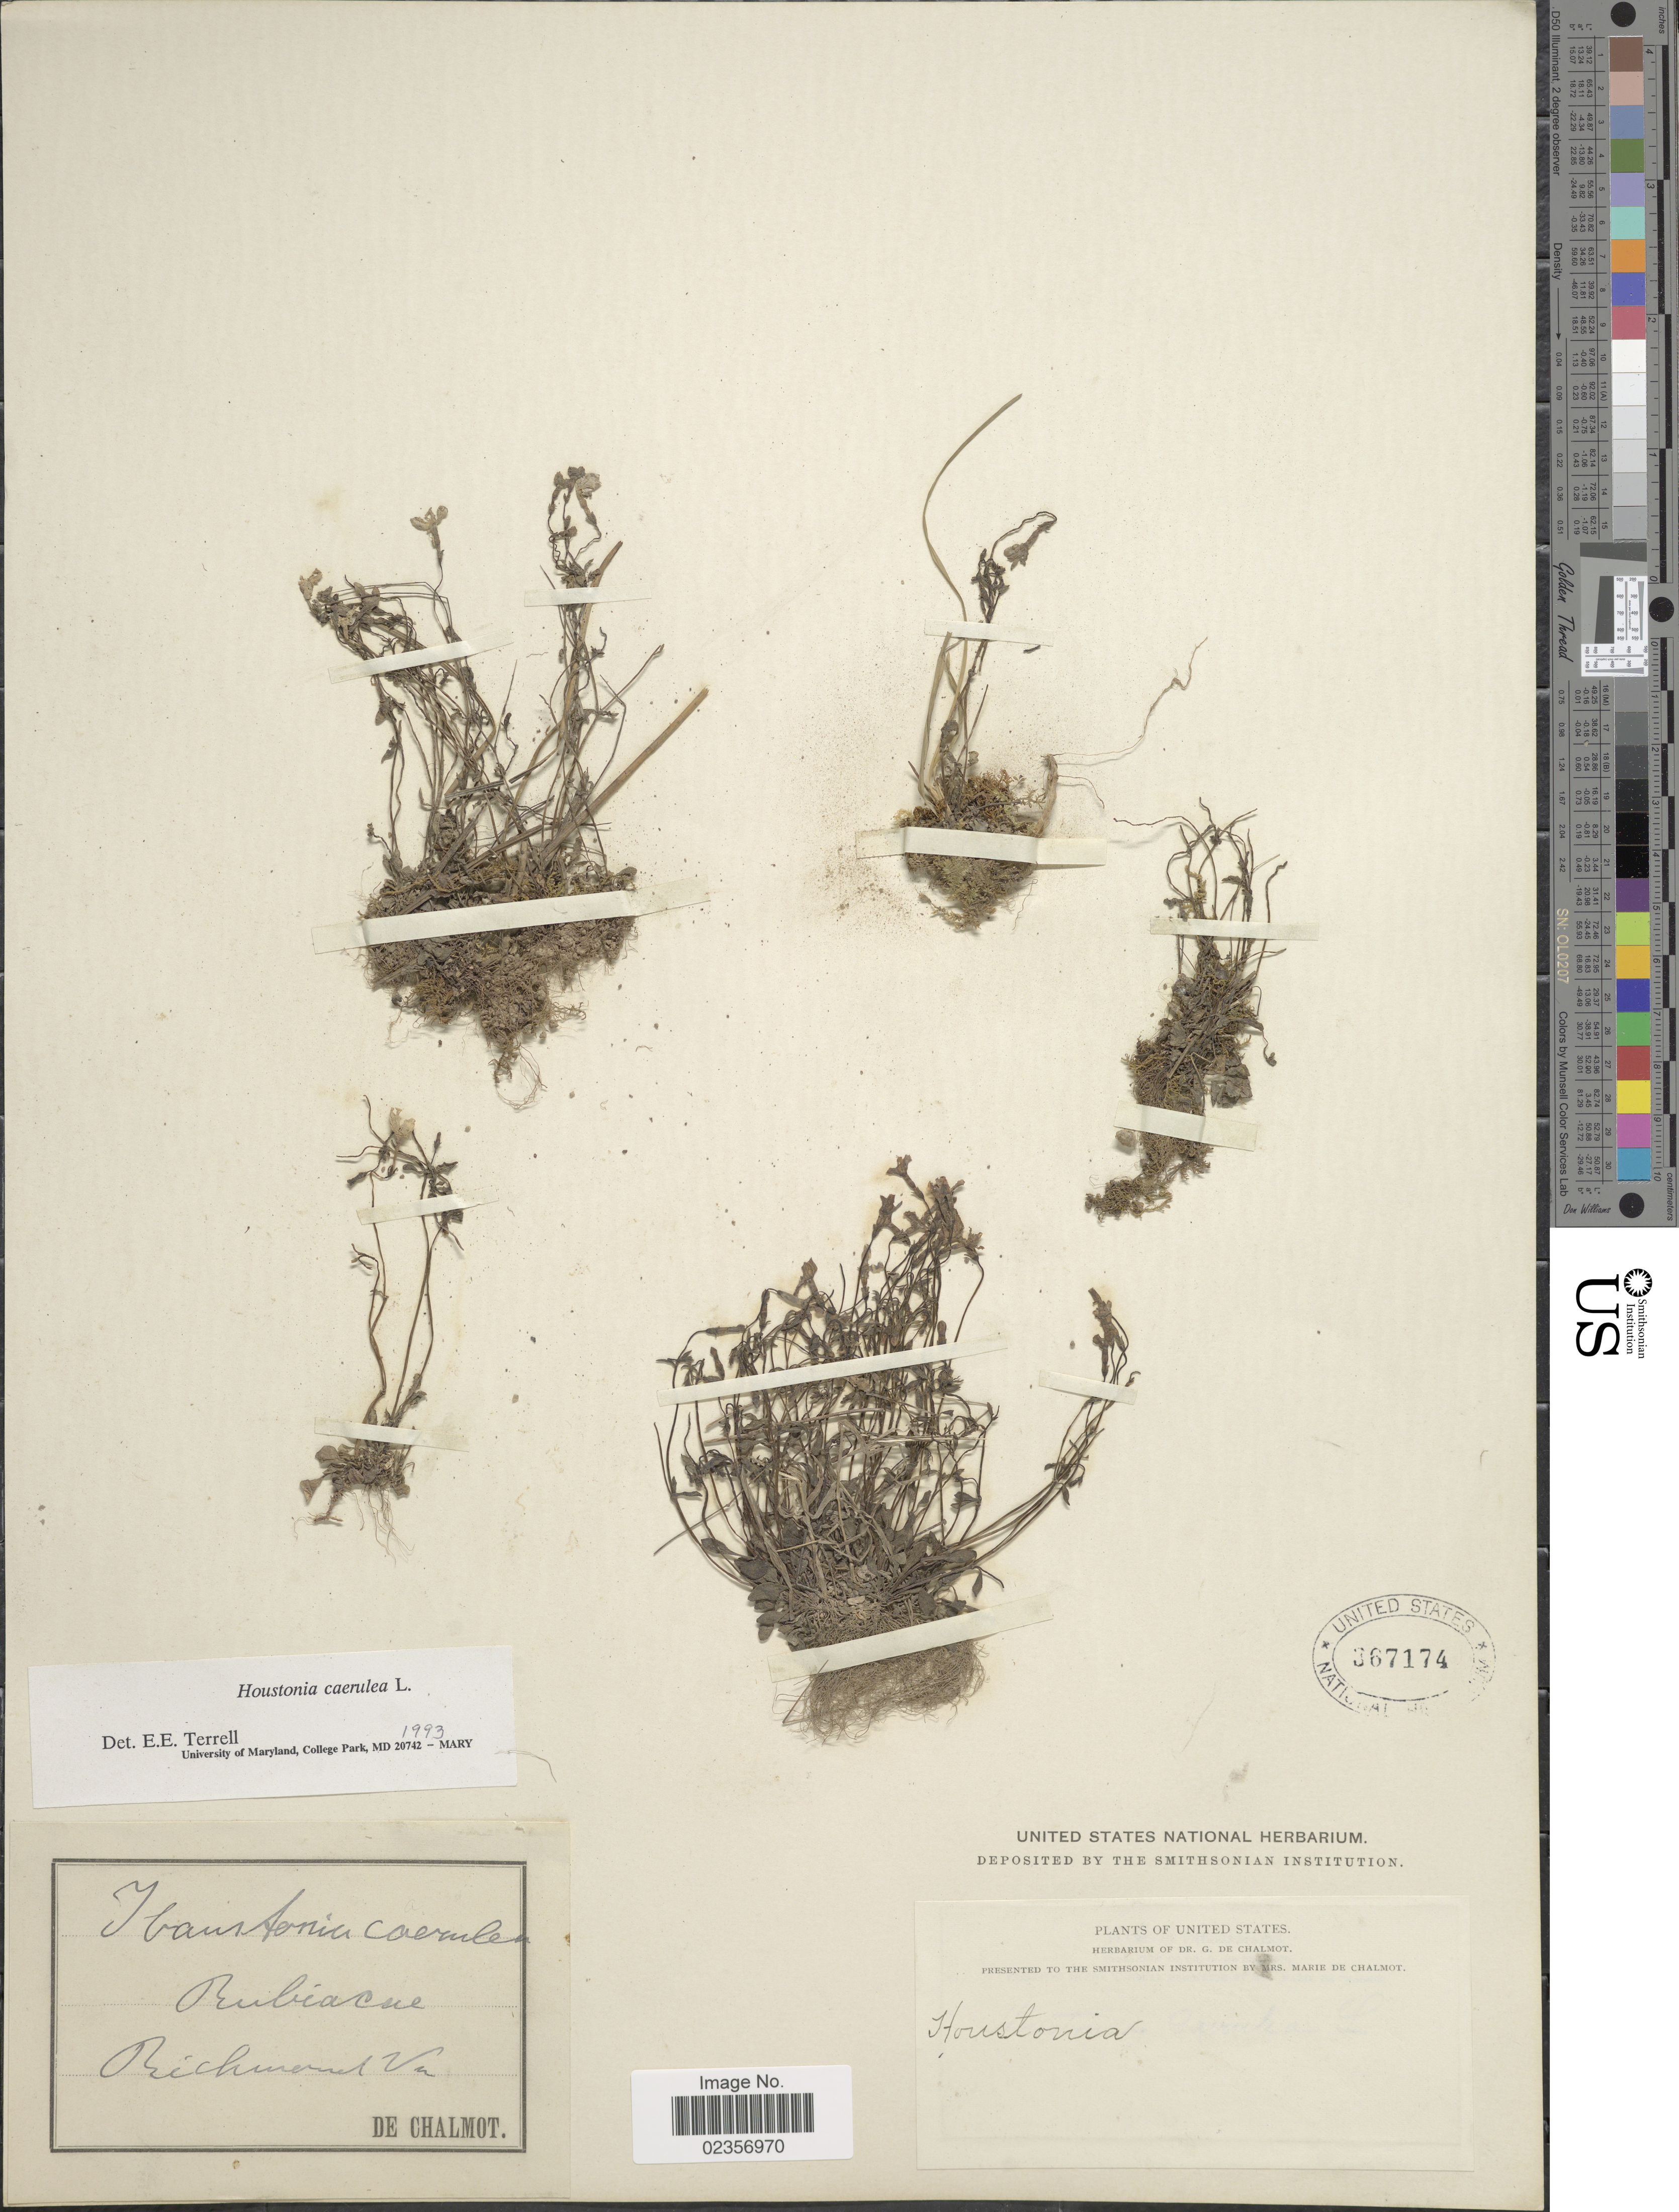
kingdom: Plantae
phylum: Tracheophyta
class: Magnoliopsida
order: Gentianales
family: Rubiaceae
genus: Houstonia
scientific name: Houstonia caerulea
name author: L.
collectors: G. de Chalmot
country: United States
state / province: Virginia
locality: Richmond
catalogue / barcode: US 367174